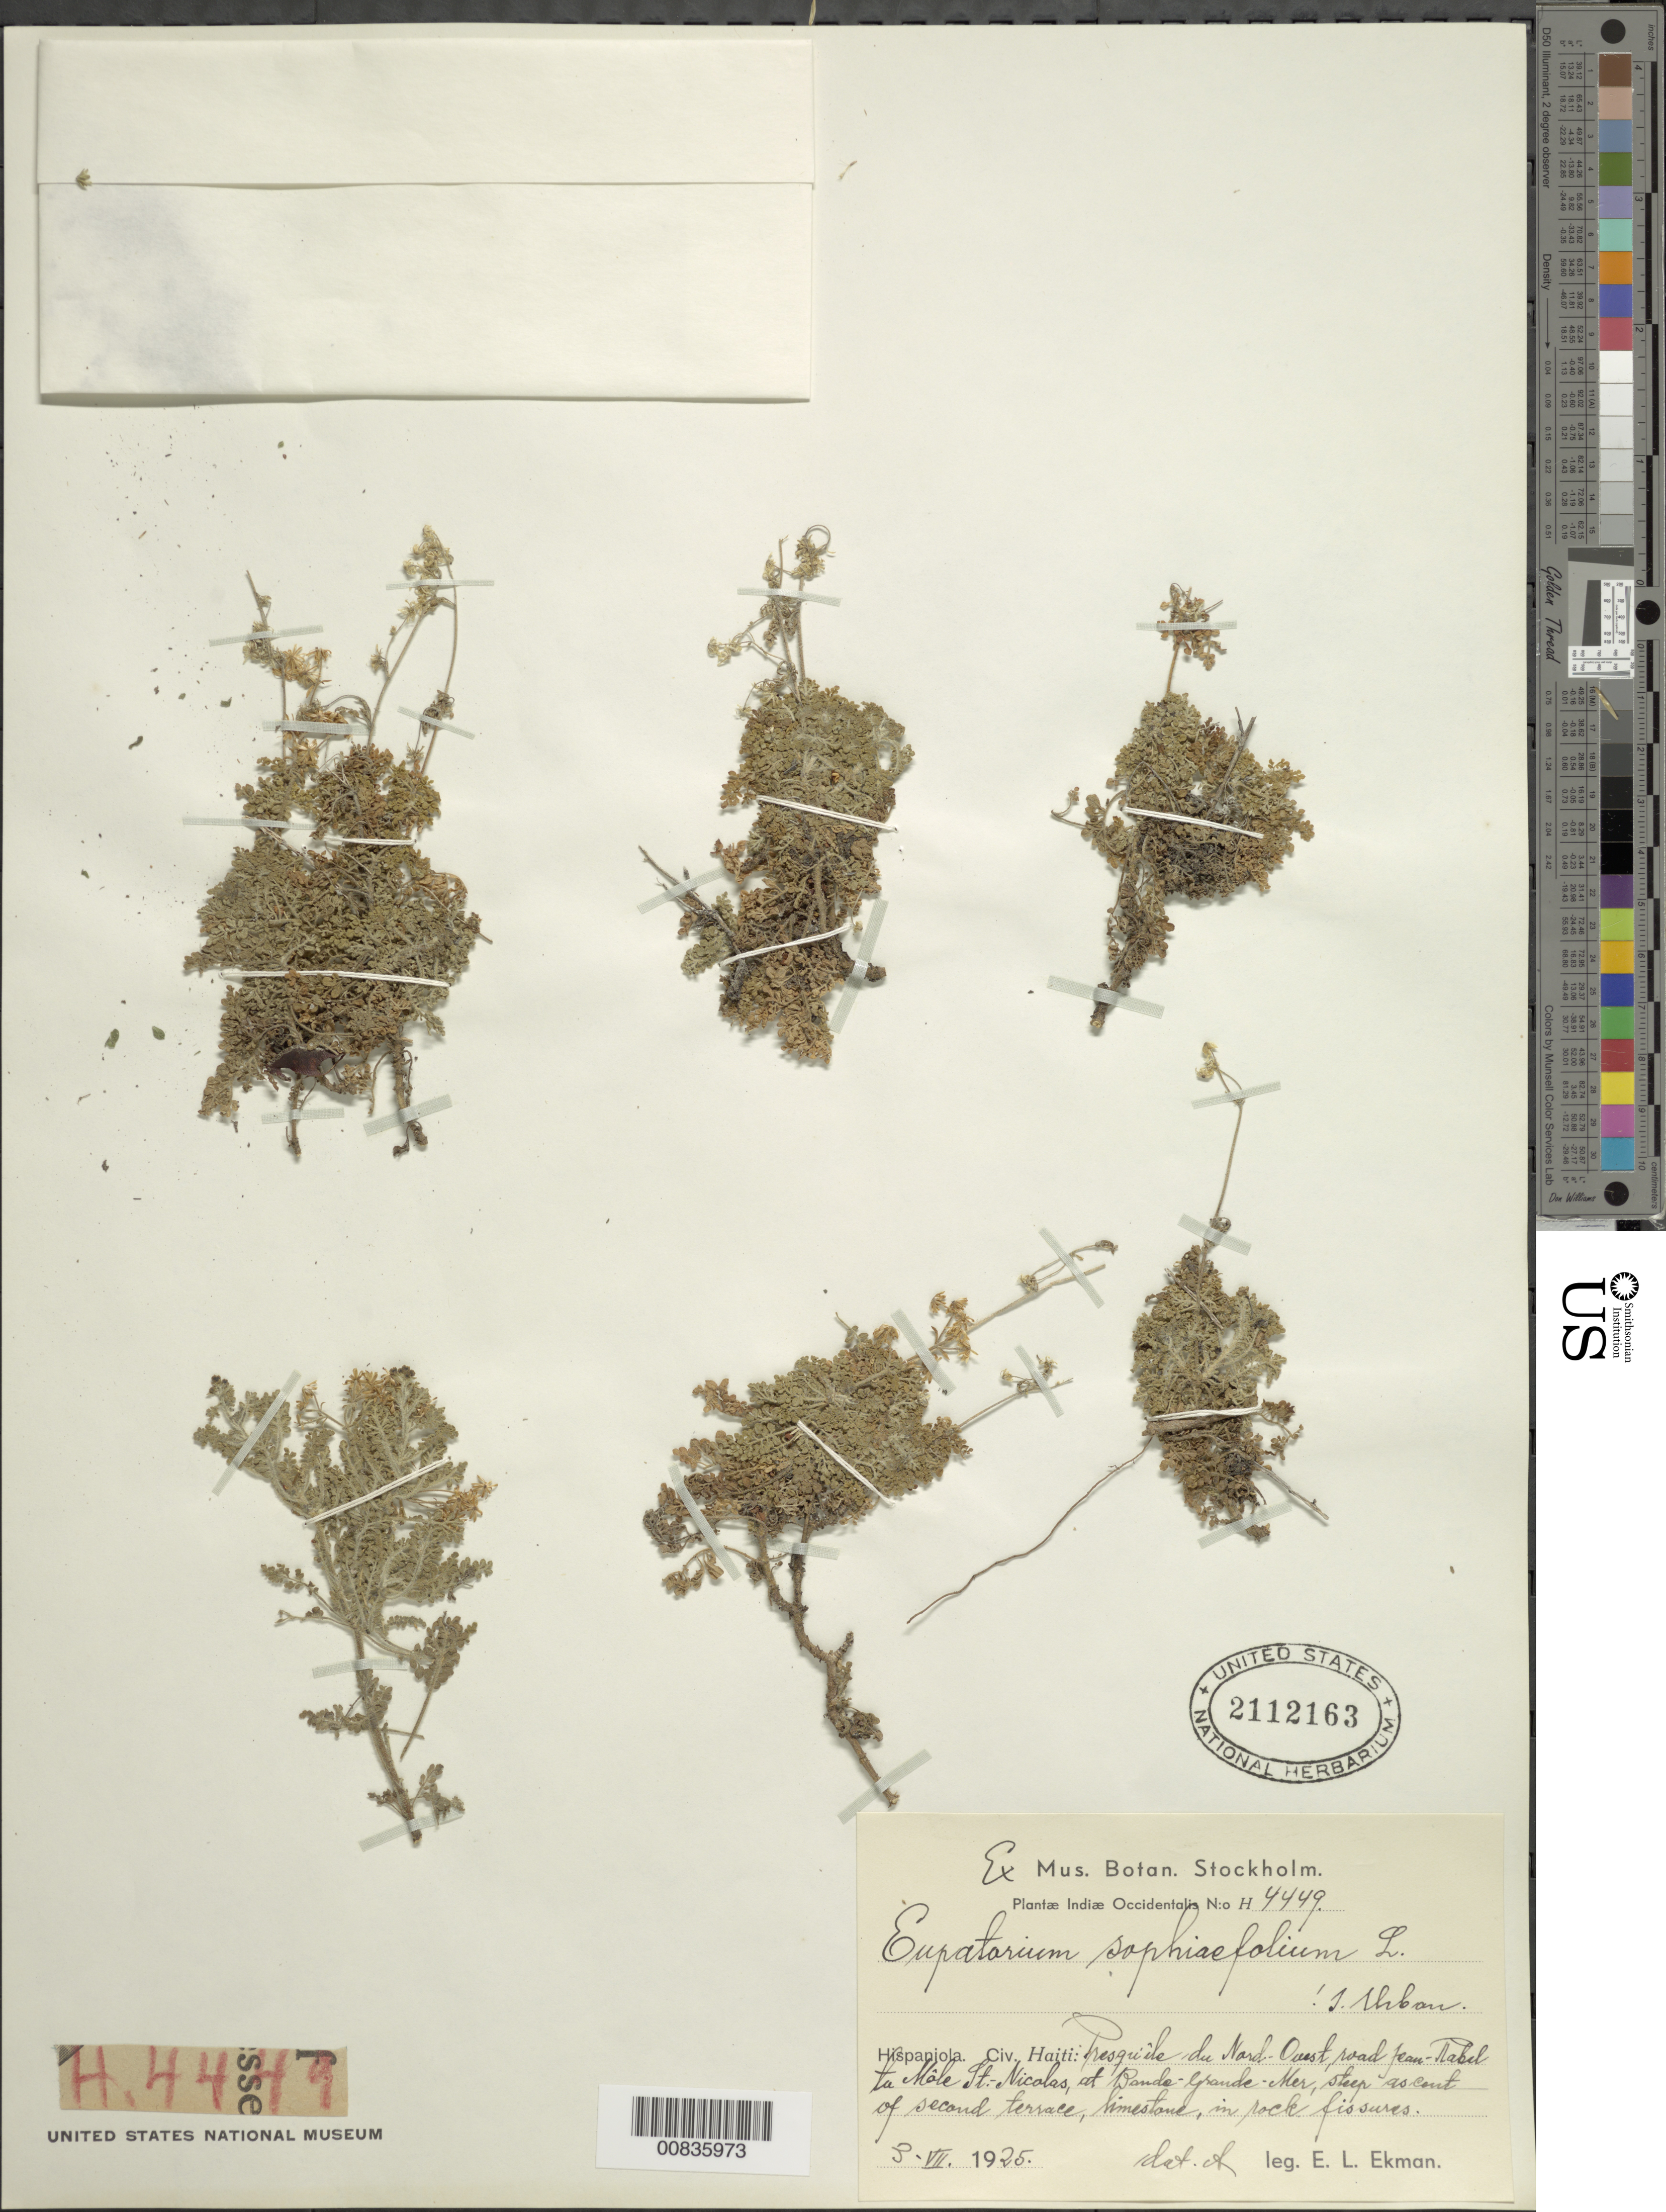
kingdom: Plantae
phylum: Tracheophyta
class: Magnoliopsida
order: Asterales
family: Asteraceae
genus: Eupatorina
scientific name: Eupatorina sophiaefolium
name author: (L.) R.M. King & H. Rob.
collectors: E. L. Ekman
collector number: H 4449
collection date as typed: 03 Jul 1925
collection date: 1925-07-03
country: Haiti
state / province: Nord-Ouest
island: Hispaniola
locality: Road Jean-Rabel to Môle St.-Nicolas, at Bande-Grande-Mer,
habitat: In rock fissures on limestone of steep ascent of second terrace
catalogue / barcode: US 2112163